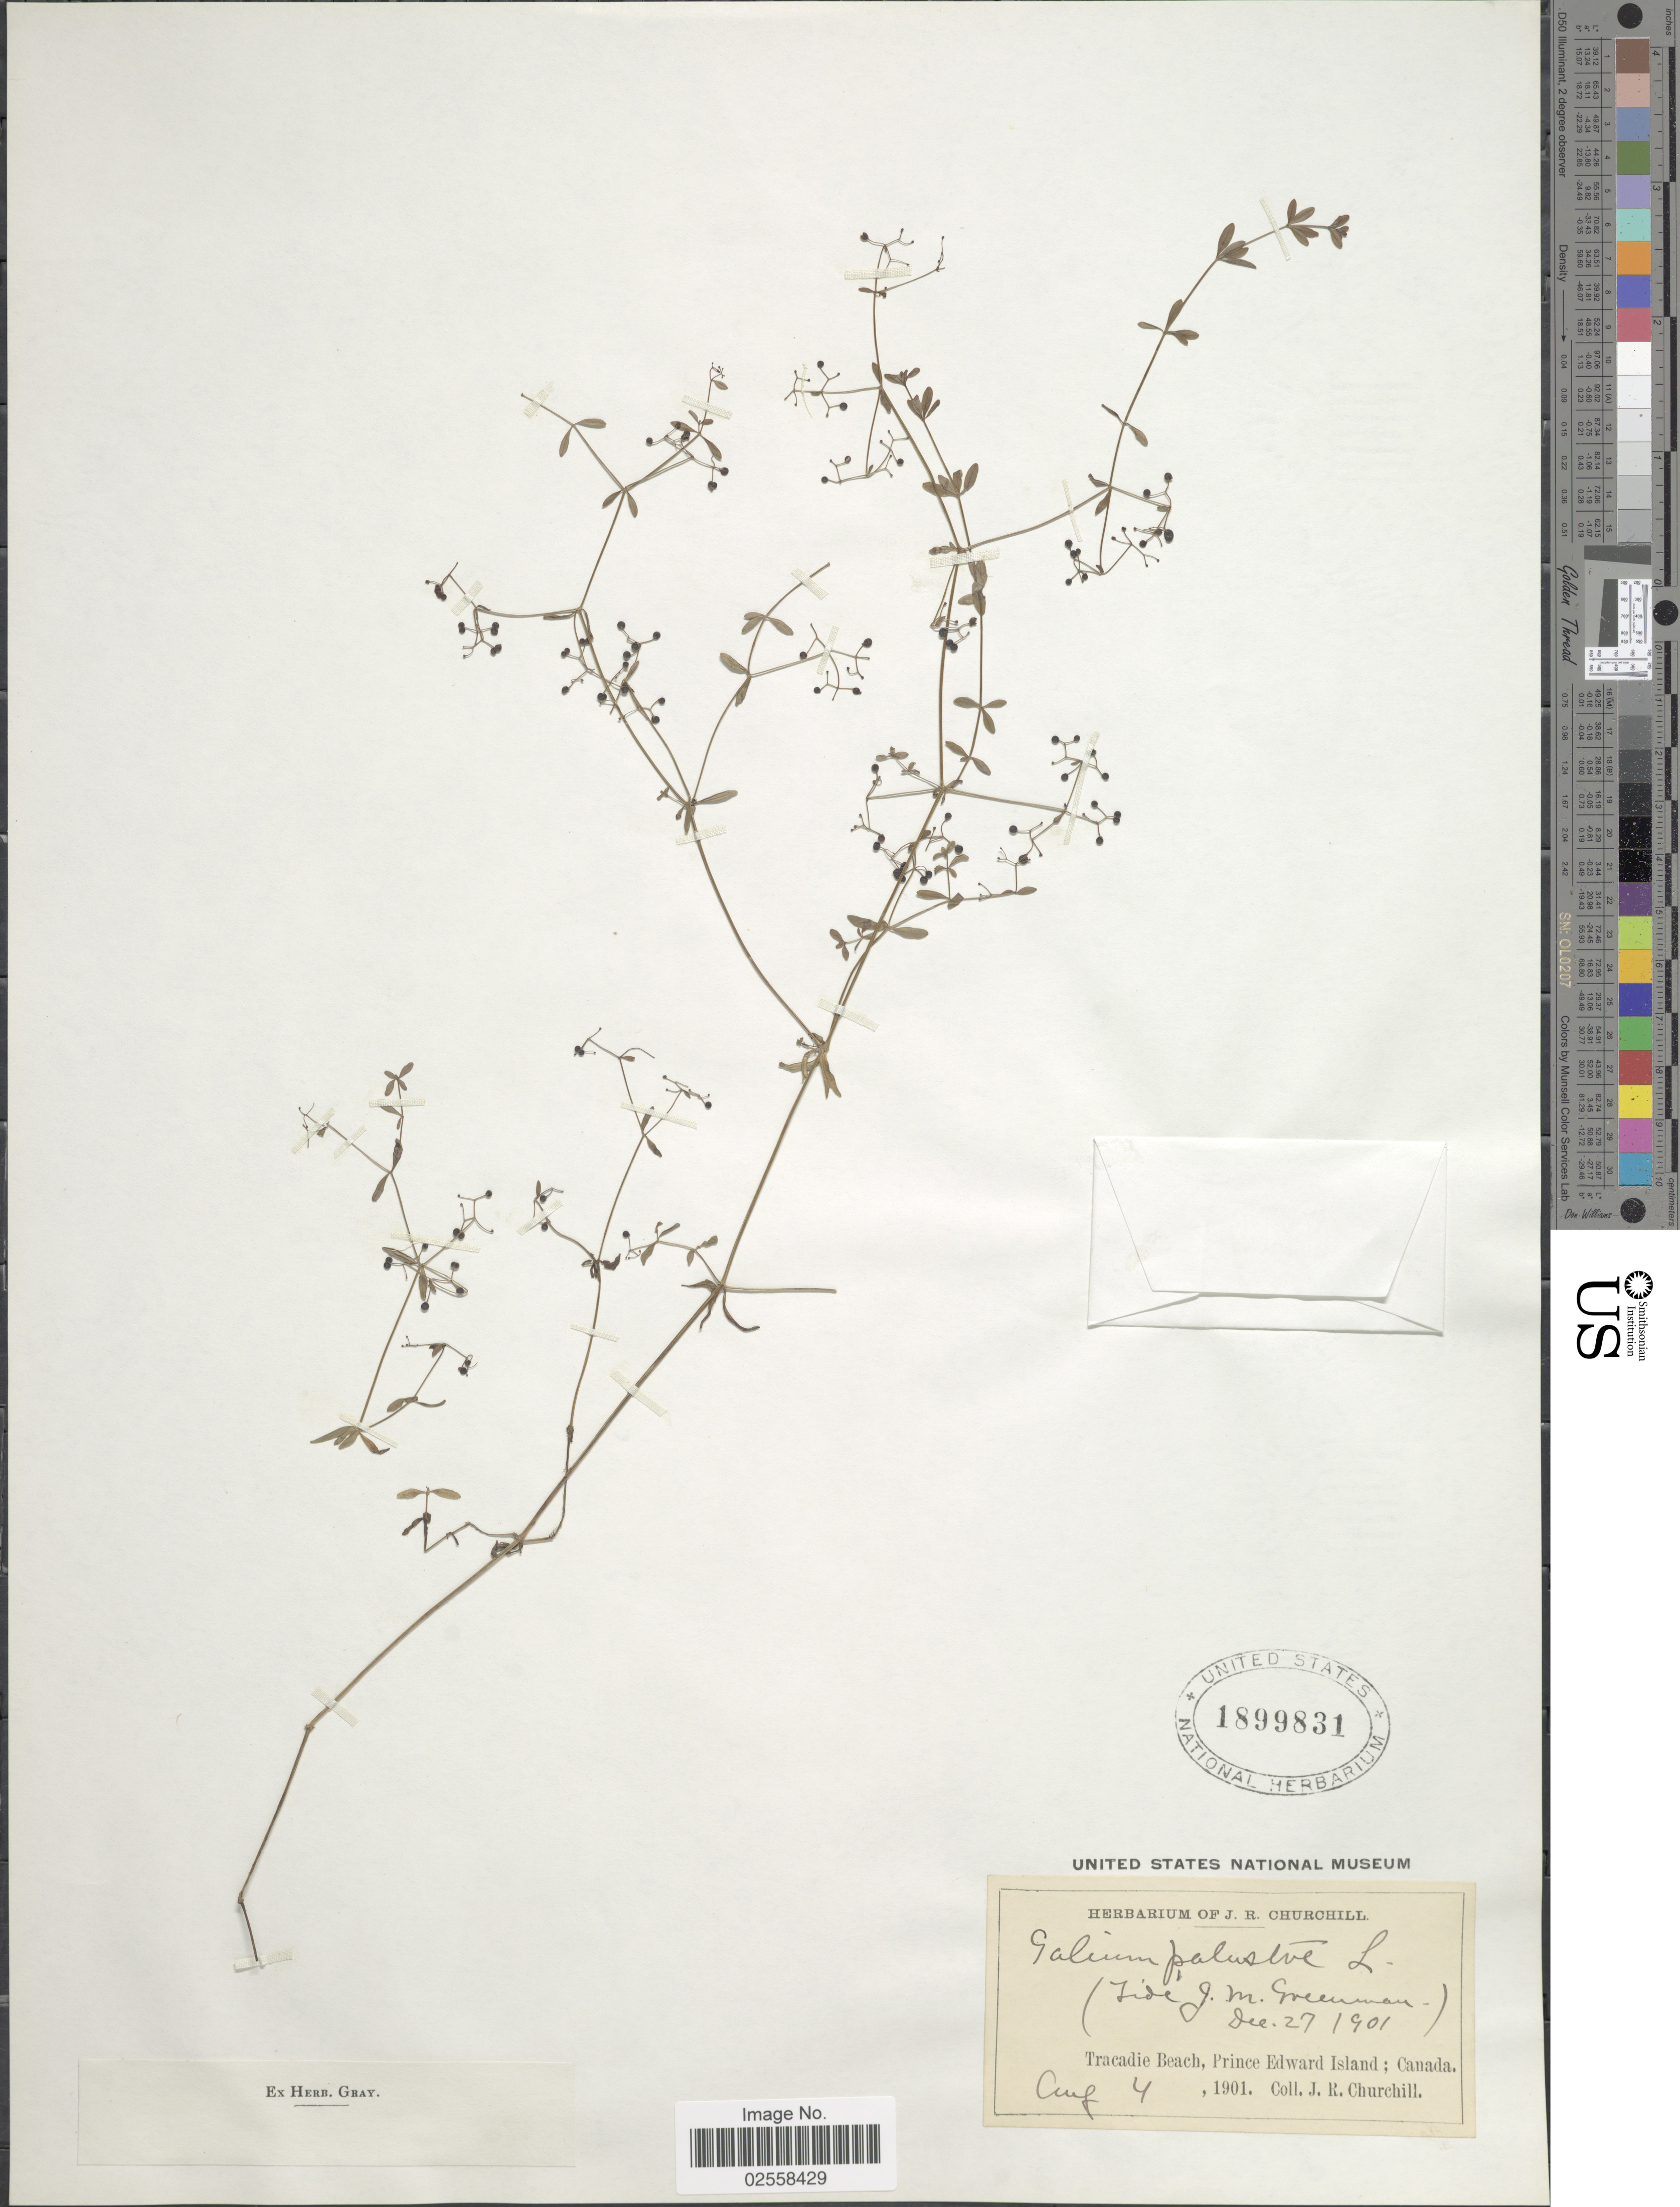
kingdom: Plantae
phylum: Tracheophyta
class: Magnoliopsida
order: Gentianales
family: Rubiaceae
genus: Galium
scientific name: Galium plumosum subsp. plumosum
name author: Rusby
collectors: J. Churchill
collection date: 1901-08-04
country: Canada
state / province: Prince Edward Island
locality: Tracadie Beach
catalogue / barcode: US 1899831